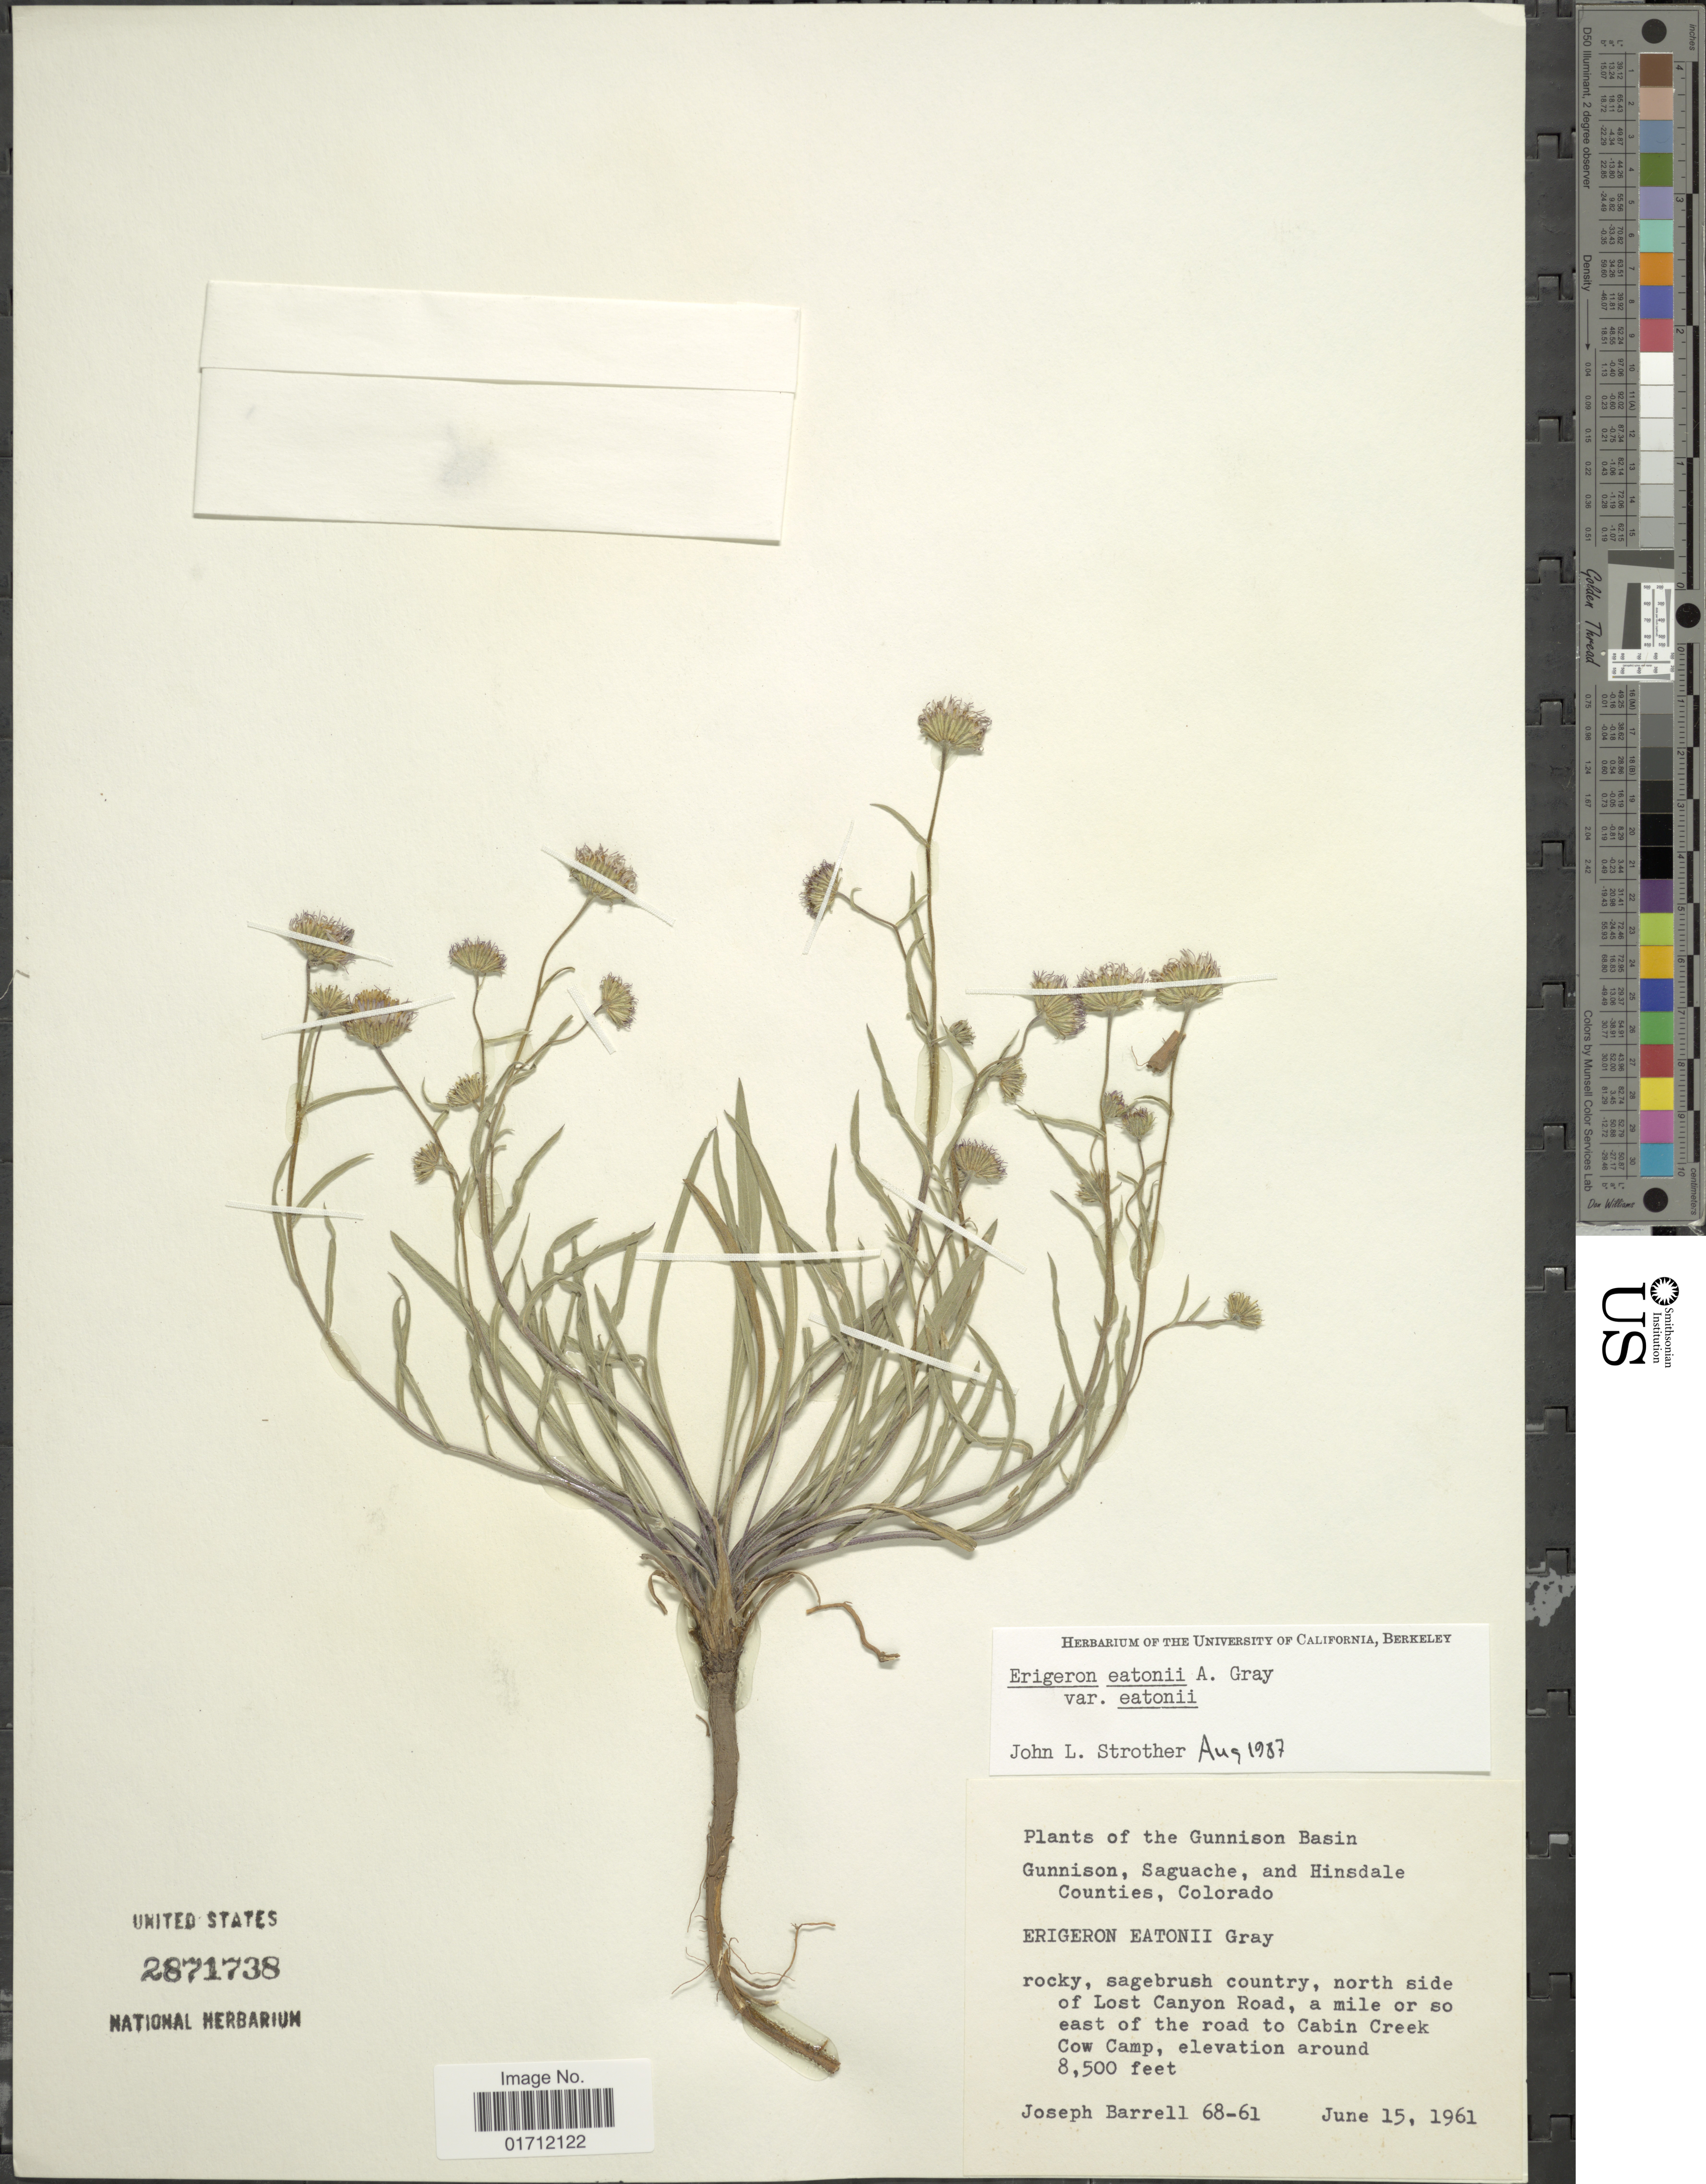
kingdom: Plantae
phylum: Tracheophyta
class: Magnoliopsida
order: Asterales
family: Asteraceae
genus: Erigeron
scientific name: Erigeron eatonii var. eatonii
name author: A. Gray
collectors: J. Barrell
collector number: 68-61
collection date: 1961-06-15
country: United States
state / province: Colorado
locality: The Gunnison Basin, north side of Lost Canyon Road, a mile or so east of the road to Cabin Creek Cow Camp.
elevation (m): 2591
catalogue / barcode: US 2871738